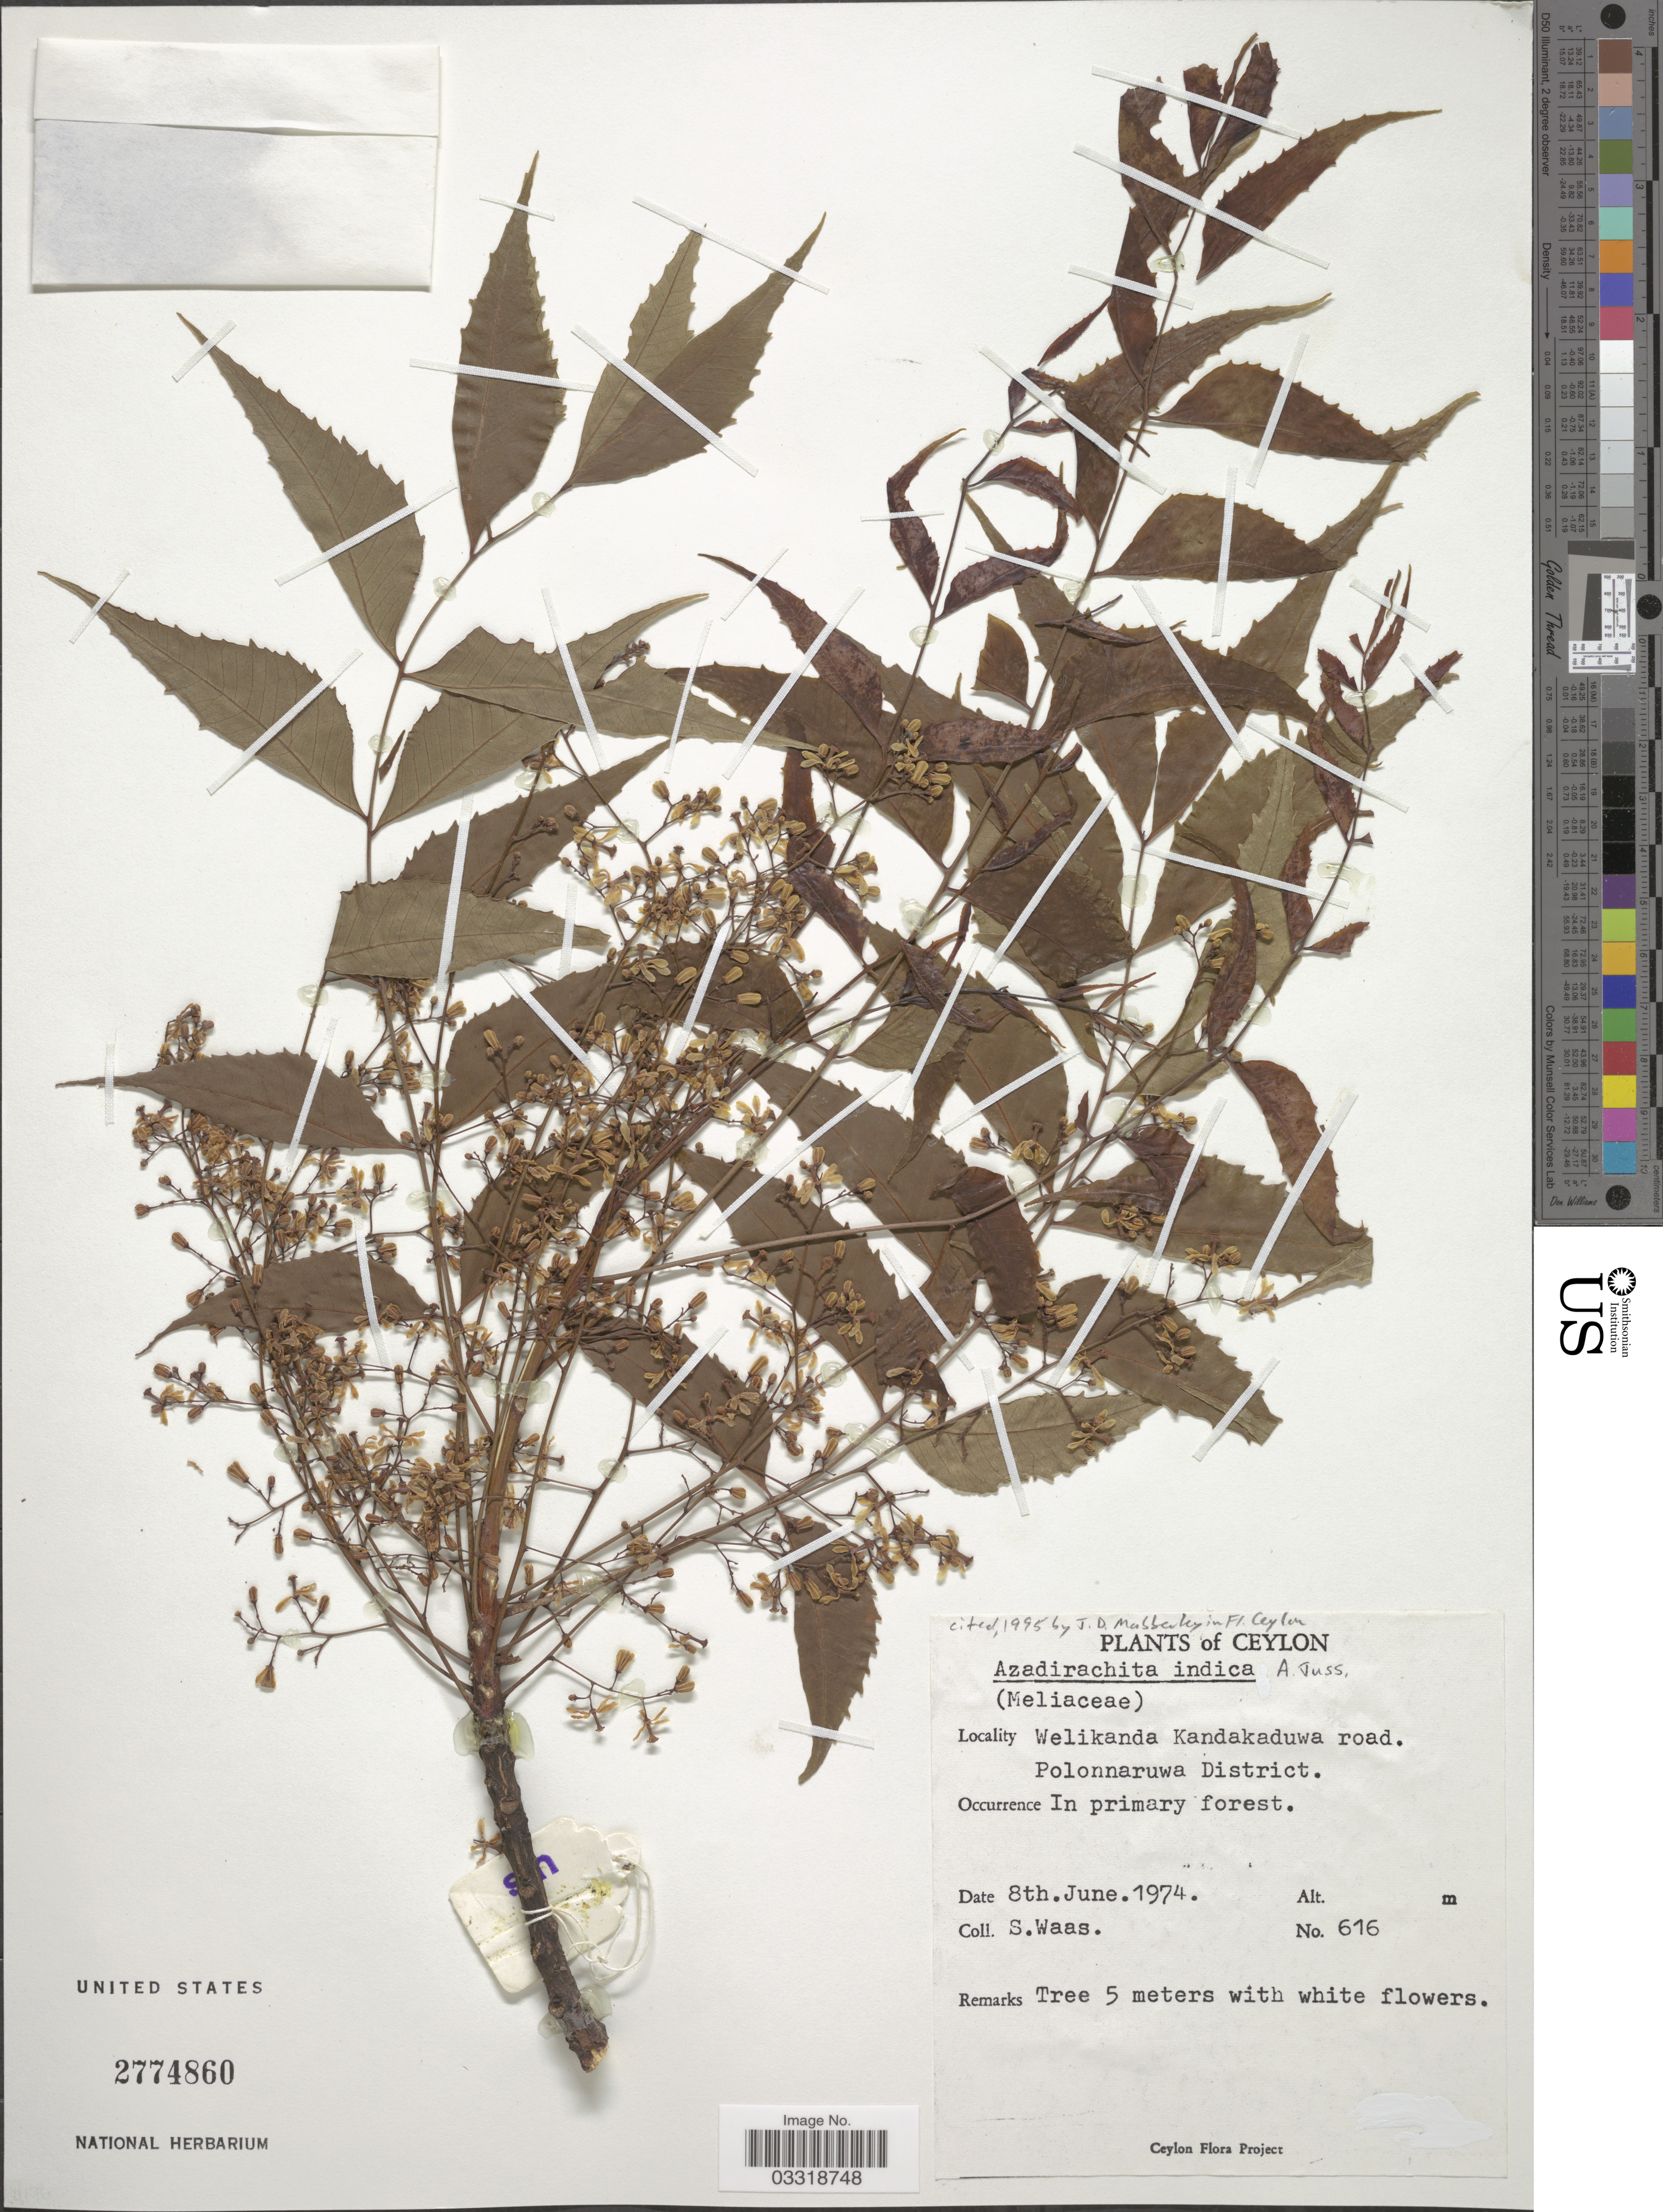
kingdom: Plantae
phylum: Tracheophyta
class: Magnoliopsida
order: Sapindales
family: Meliaceae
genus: Azadirachta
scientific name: Azadirachta indica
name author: A. Juss.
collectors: S. Waas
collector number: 616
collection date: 1974-06-08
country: Sri Lanka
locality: Ceylon. Welikanda Kandakaduwa road. Polonnaruwa District.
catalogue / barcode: US 2774860